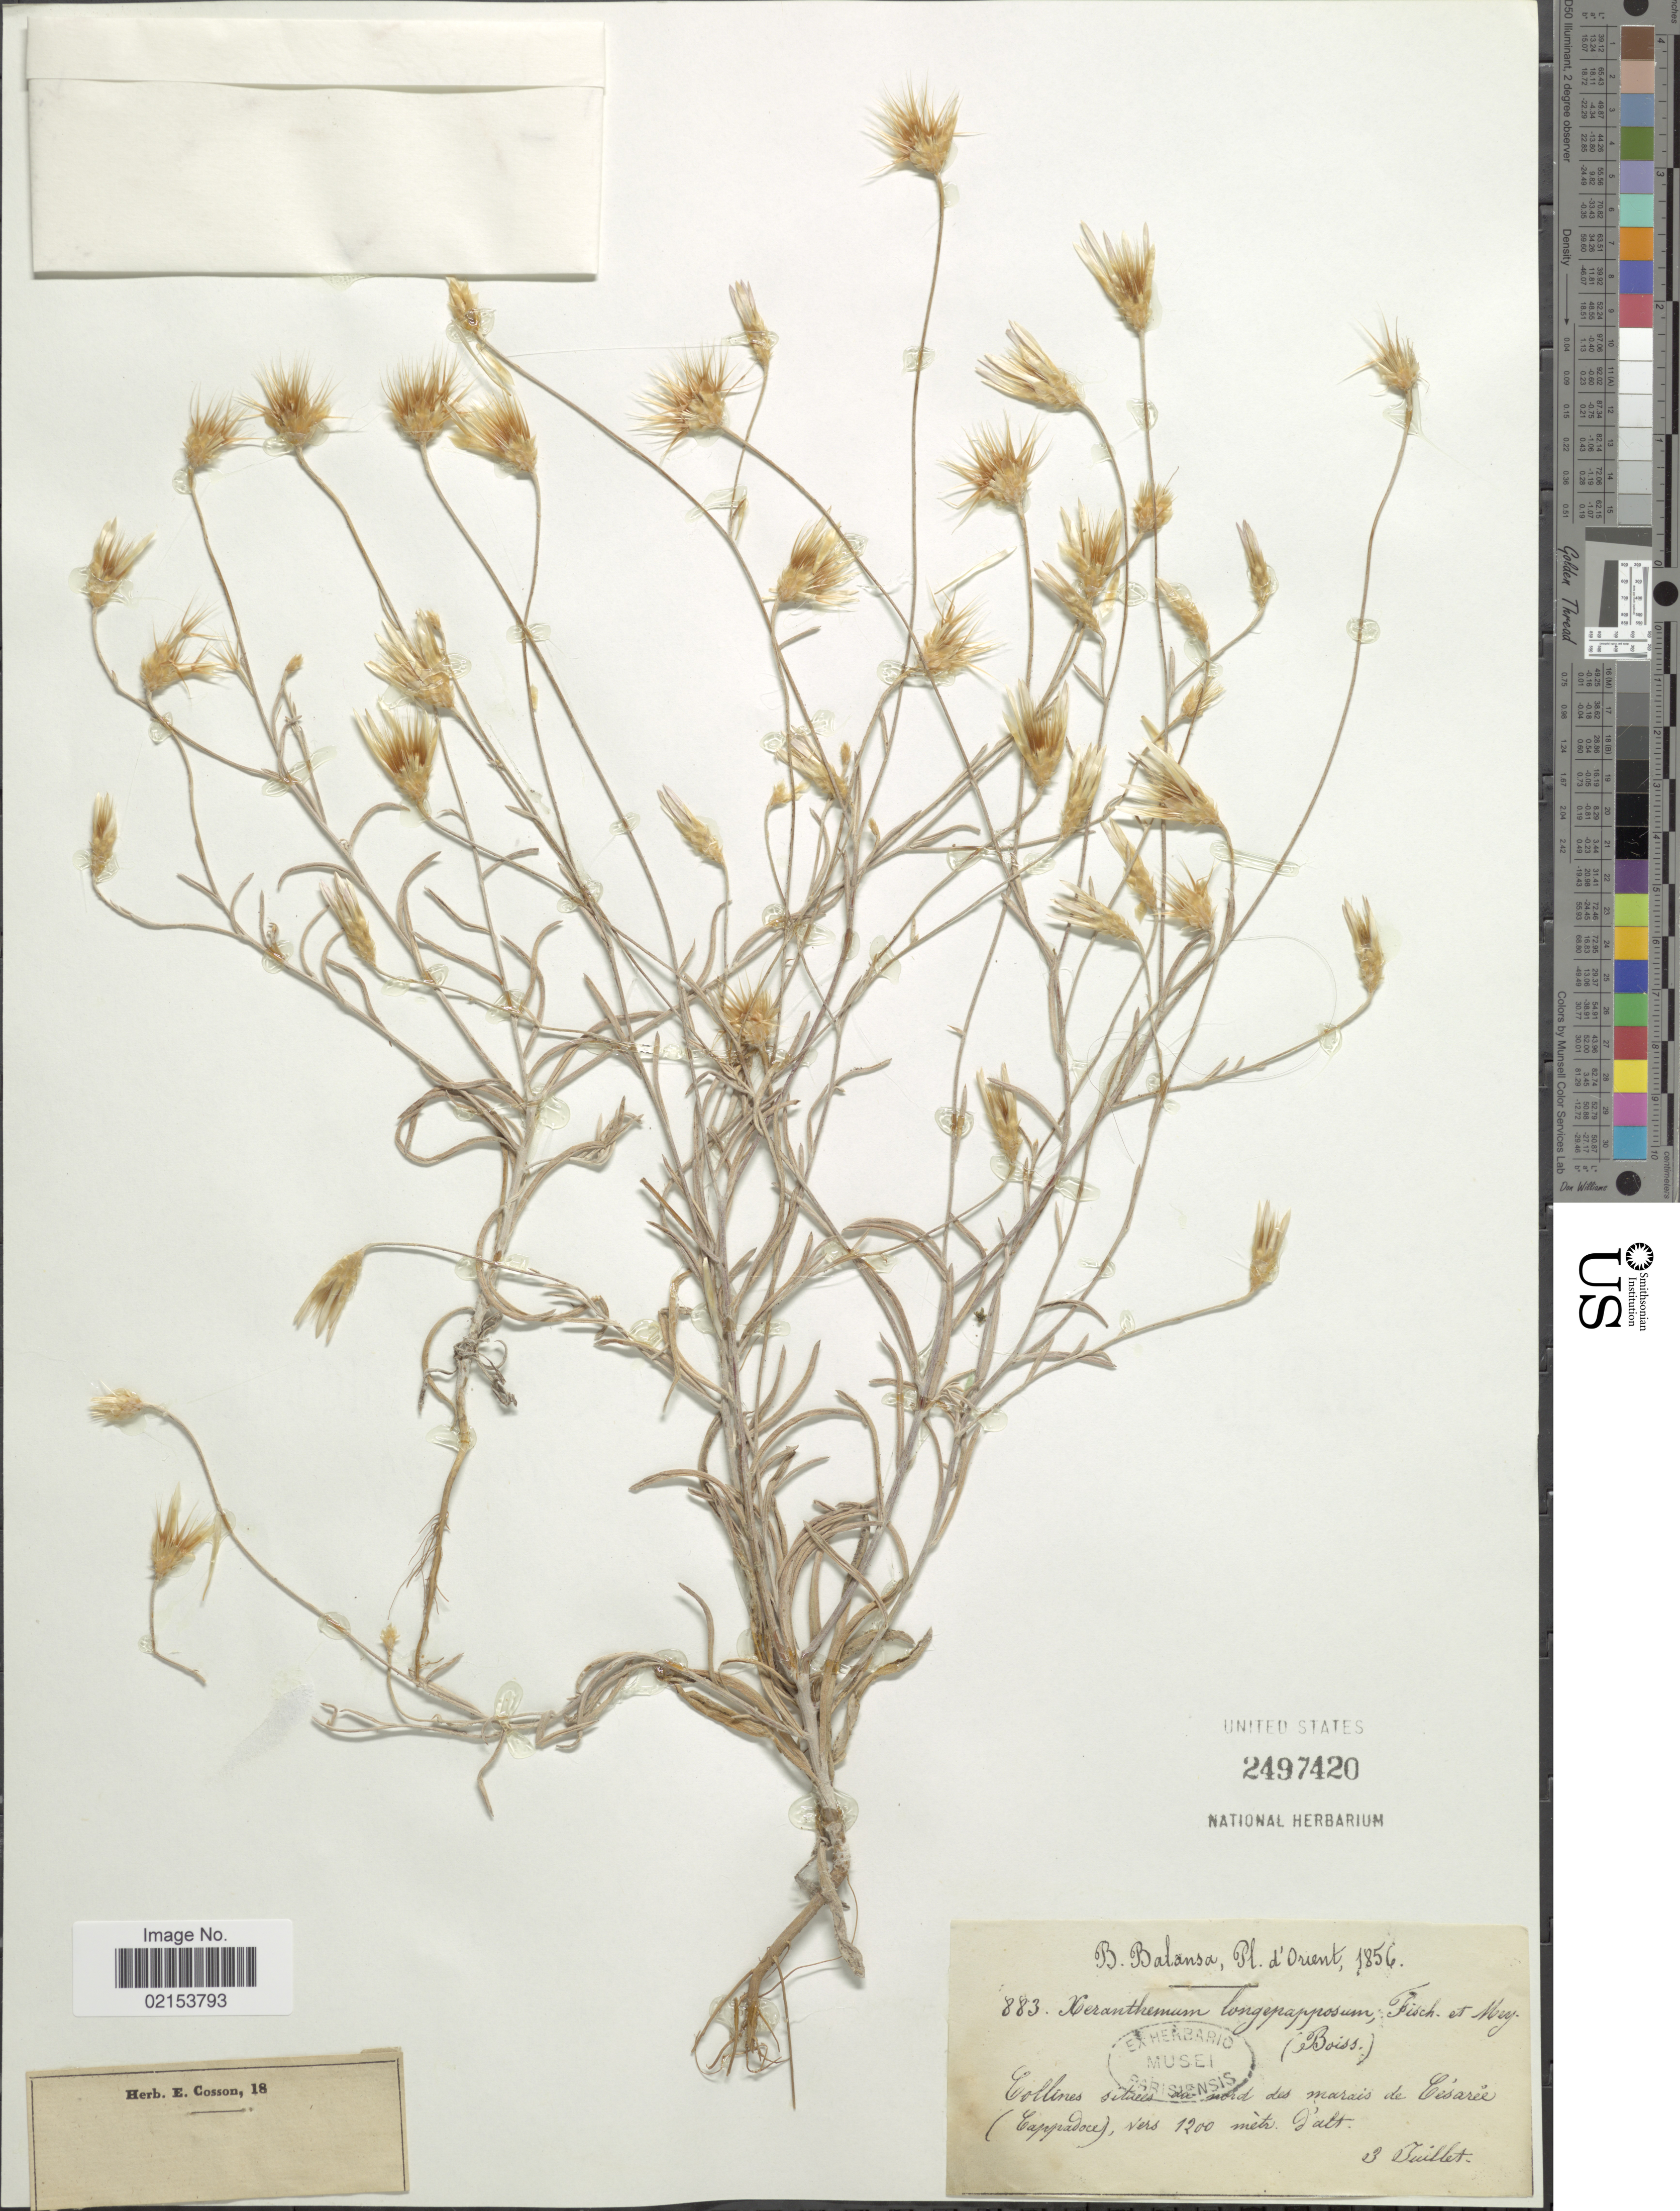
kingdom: Plantae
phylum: Tracheophyta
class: Magnoliopsida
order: Asterales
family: Asteraceae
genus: Xeranthemum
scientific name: Xeranthemum longepapposum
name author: Fisch. & C.A. Mey.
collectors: B. Balansa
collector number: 883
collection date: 1856-07-03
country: Turkey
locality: D'Orient. Collines situes au nord des Marais de Cesaree (Tappadoce) [interpreted]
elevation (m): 1200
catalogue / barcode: US 2497420